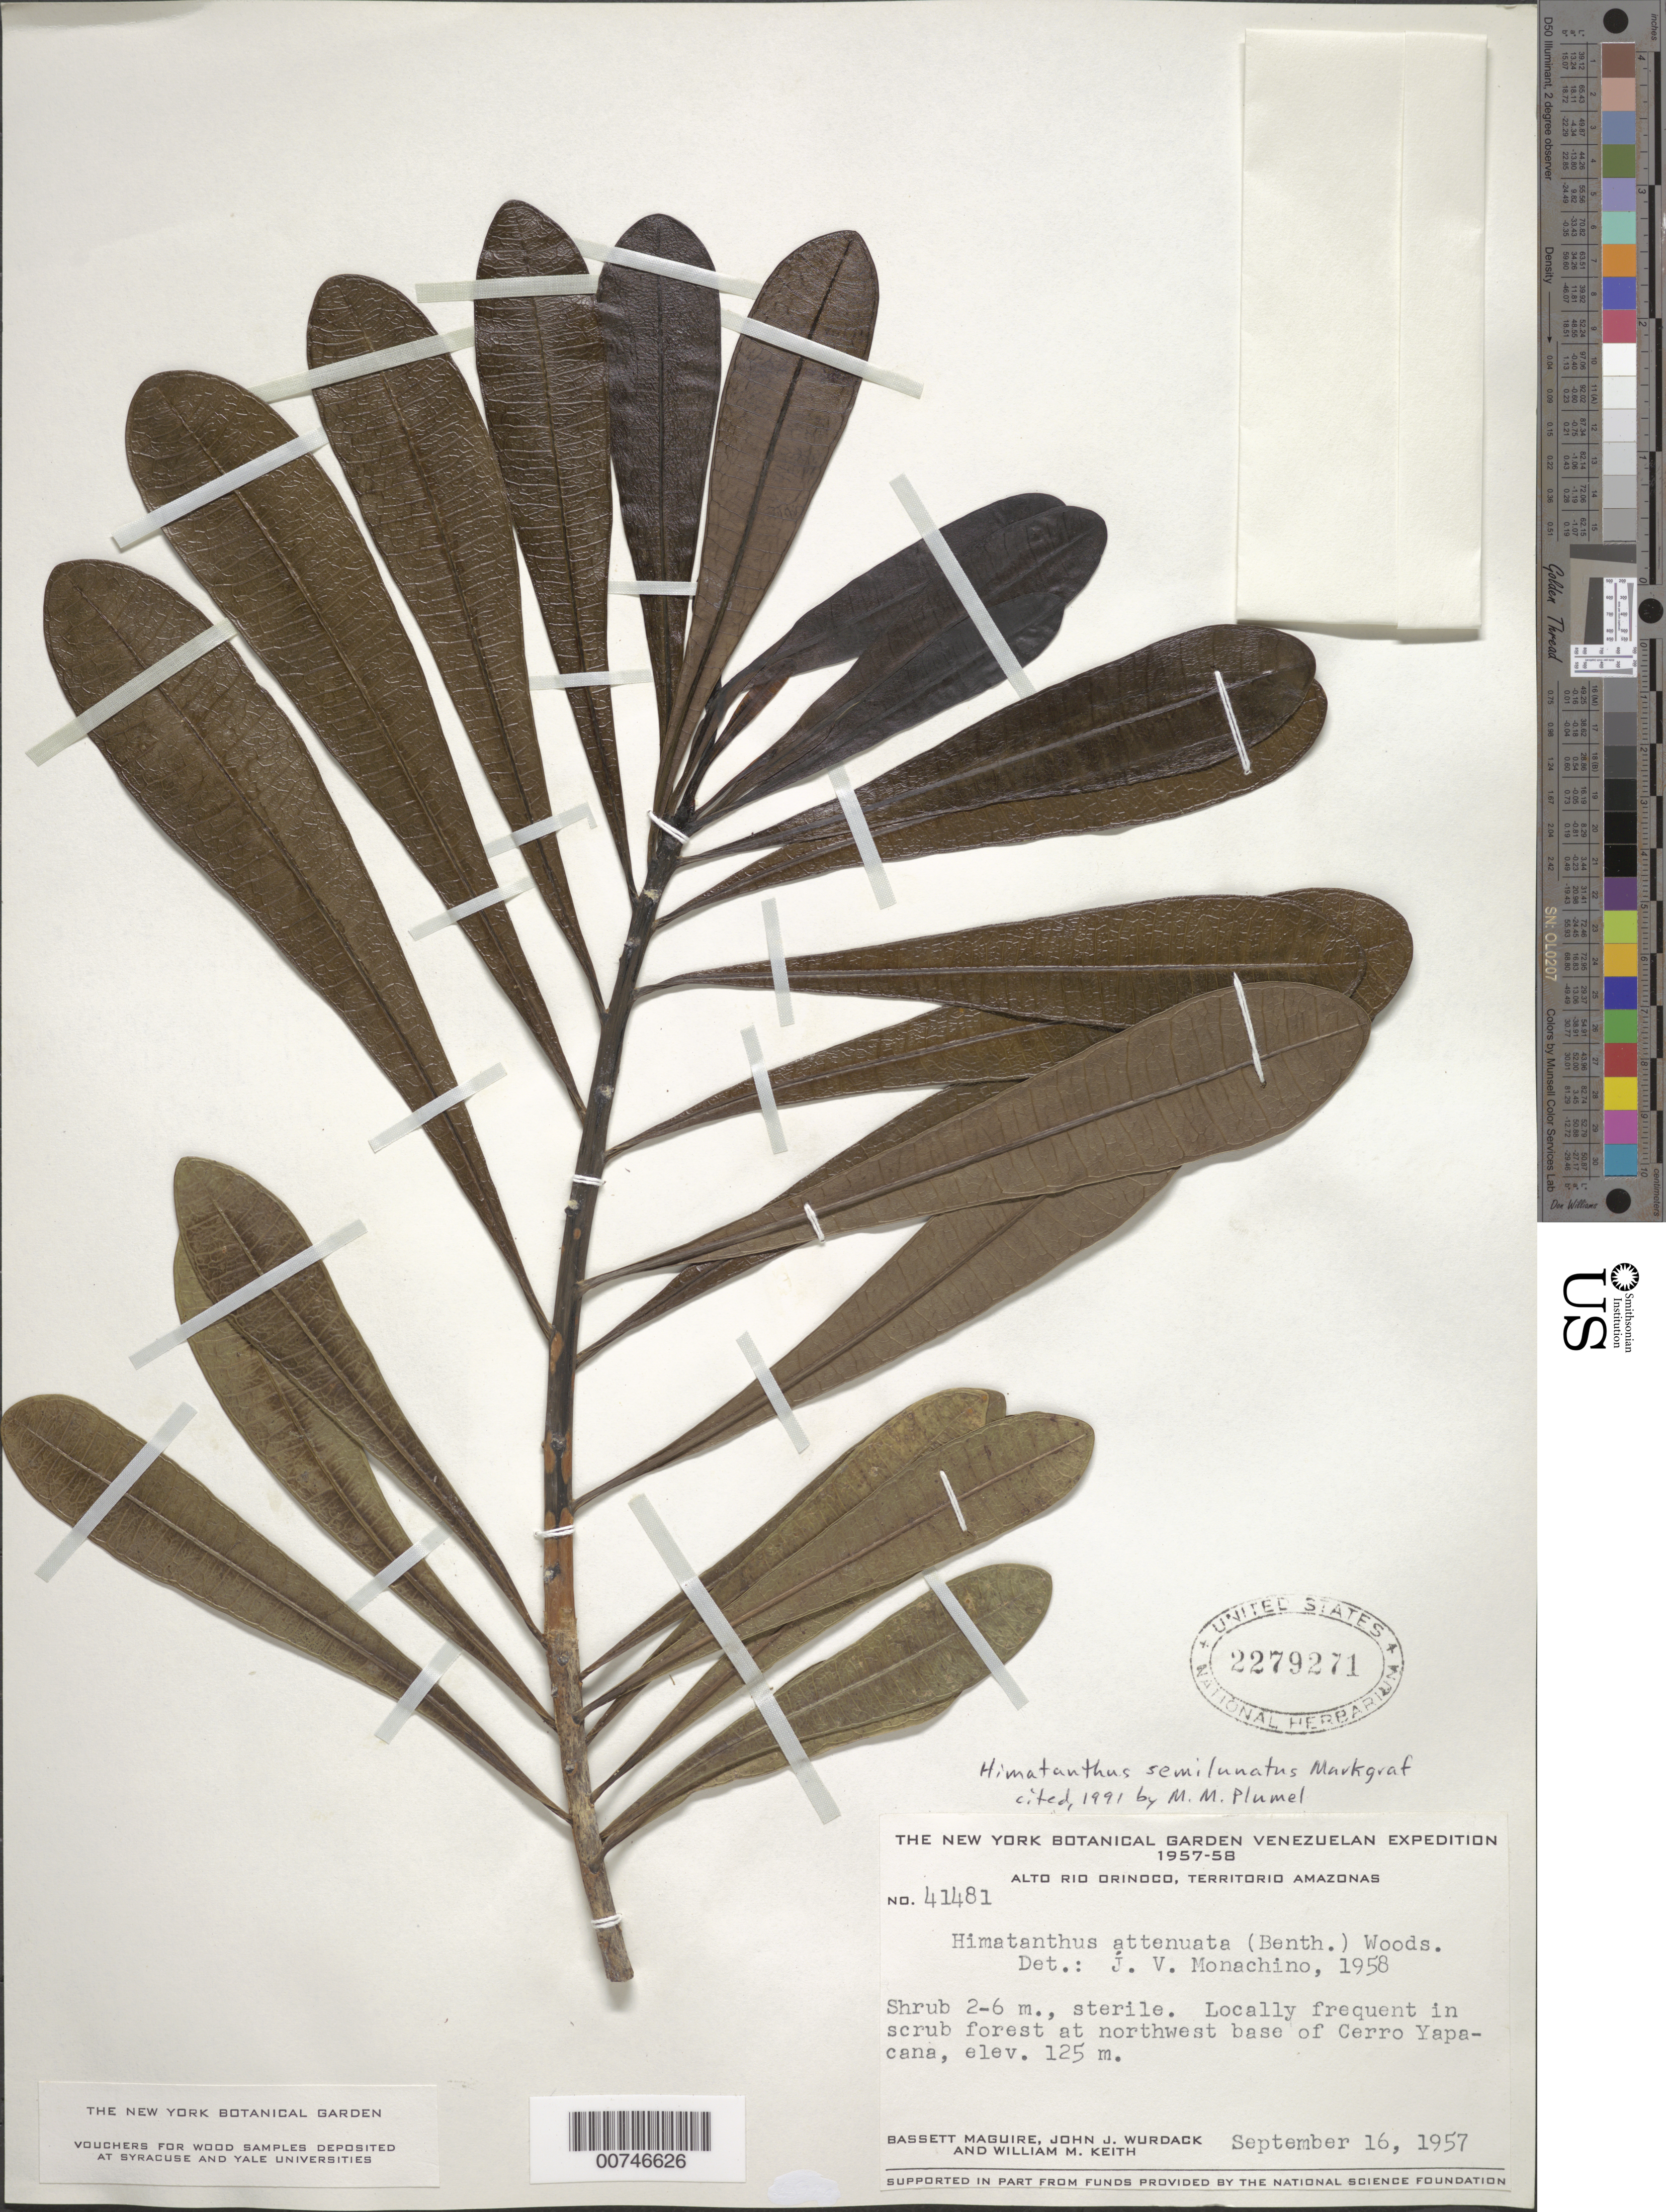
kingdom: Plantae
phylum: Tracheophyta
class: Magnoliopsida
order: Gentianales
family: Apocynaceae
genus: Himatanthus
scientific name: Himatanthus semilunatus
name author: Markgr.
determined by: Plumel, M. - M.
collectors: B. Maguire, J. J. Wurdack & W. Keith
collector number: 41481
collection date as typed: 16-Sep-57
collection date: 1957-09-16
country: Venezuela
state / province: Amazonas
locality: Cerro Yapacána, NW base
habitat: Scrub forest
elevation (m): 125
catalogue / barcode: US 2279271